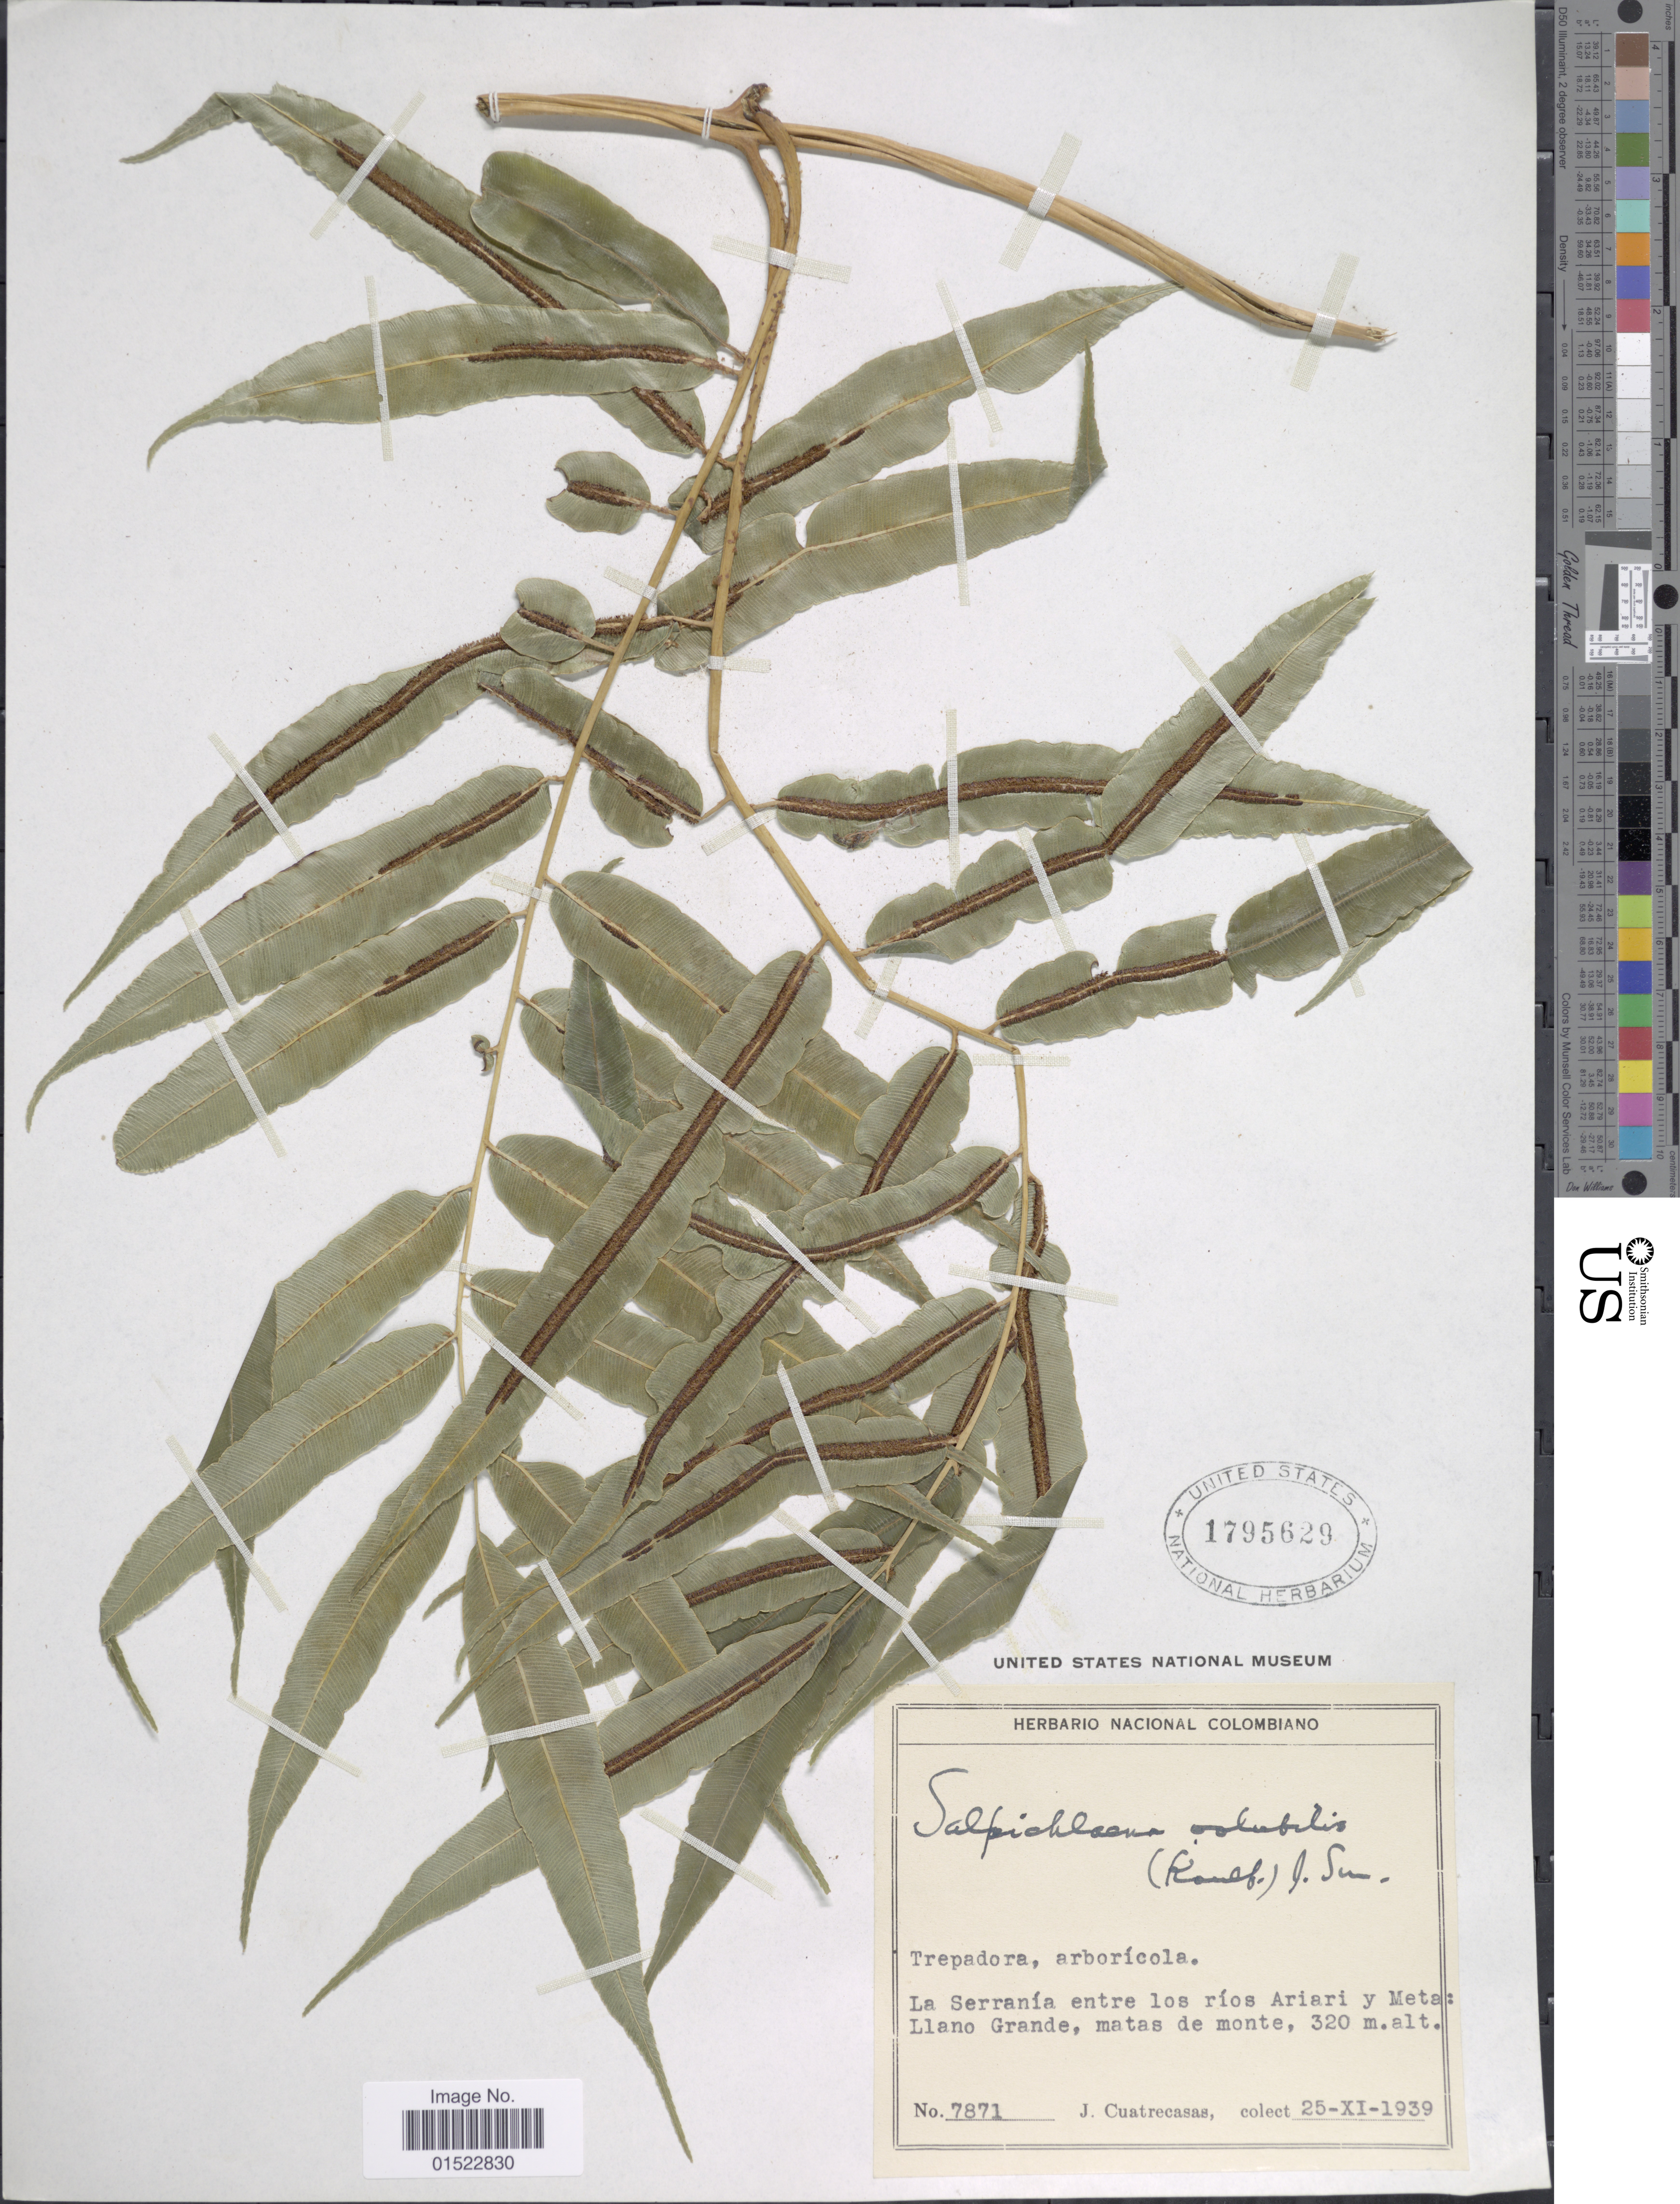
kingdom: Plantae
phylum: Tracheophyta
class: Polypodiopsida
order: Polypodiales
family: Blechnaceae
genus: Salpichlaena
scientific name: Salpichlaena volubilis subsp. volubilis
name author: (Kaulf.) J. Sm.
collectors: J. Cuatrecasas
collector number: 7871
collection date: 1939-11-25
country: Colombia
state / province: Meta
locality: La Serranía entre los ríos Ariari y Meta: Llano Grande, matas de monte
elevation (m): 320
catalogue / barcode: US 1795629